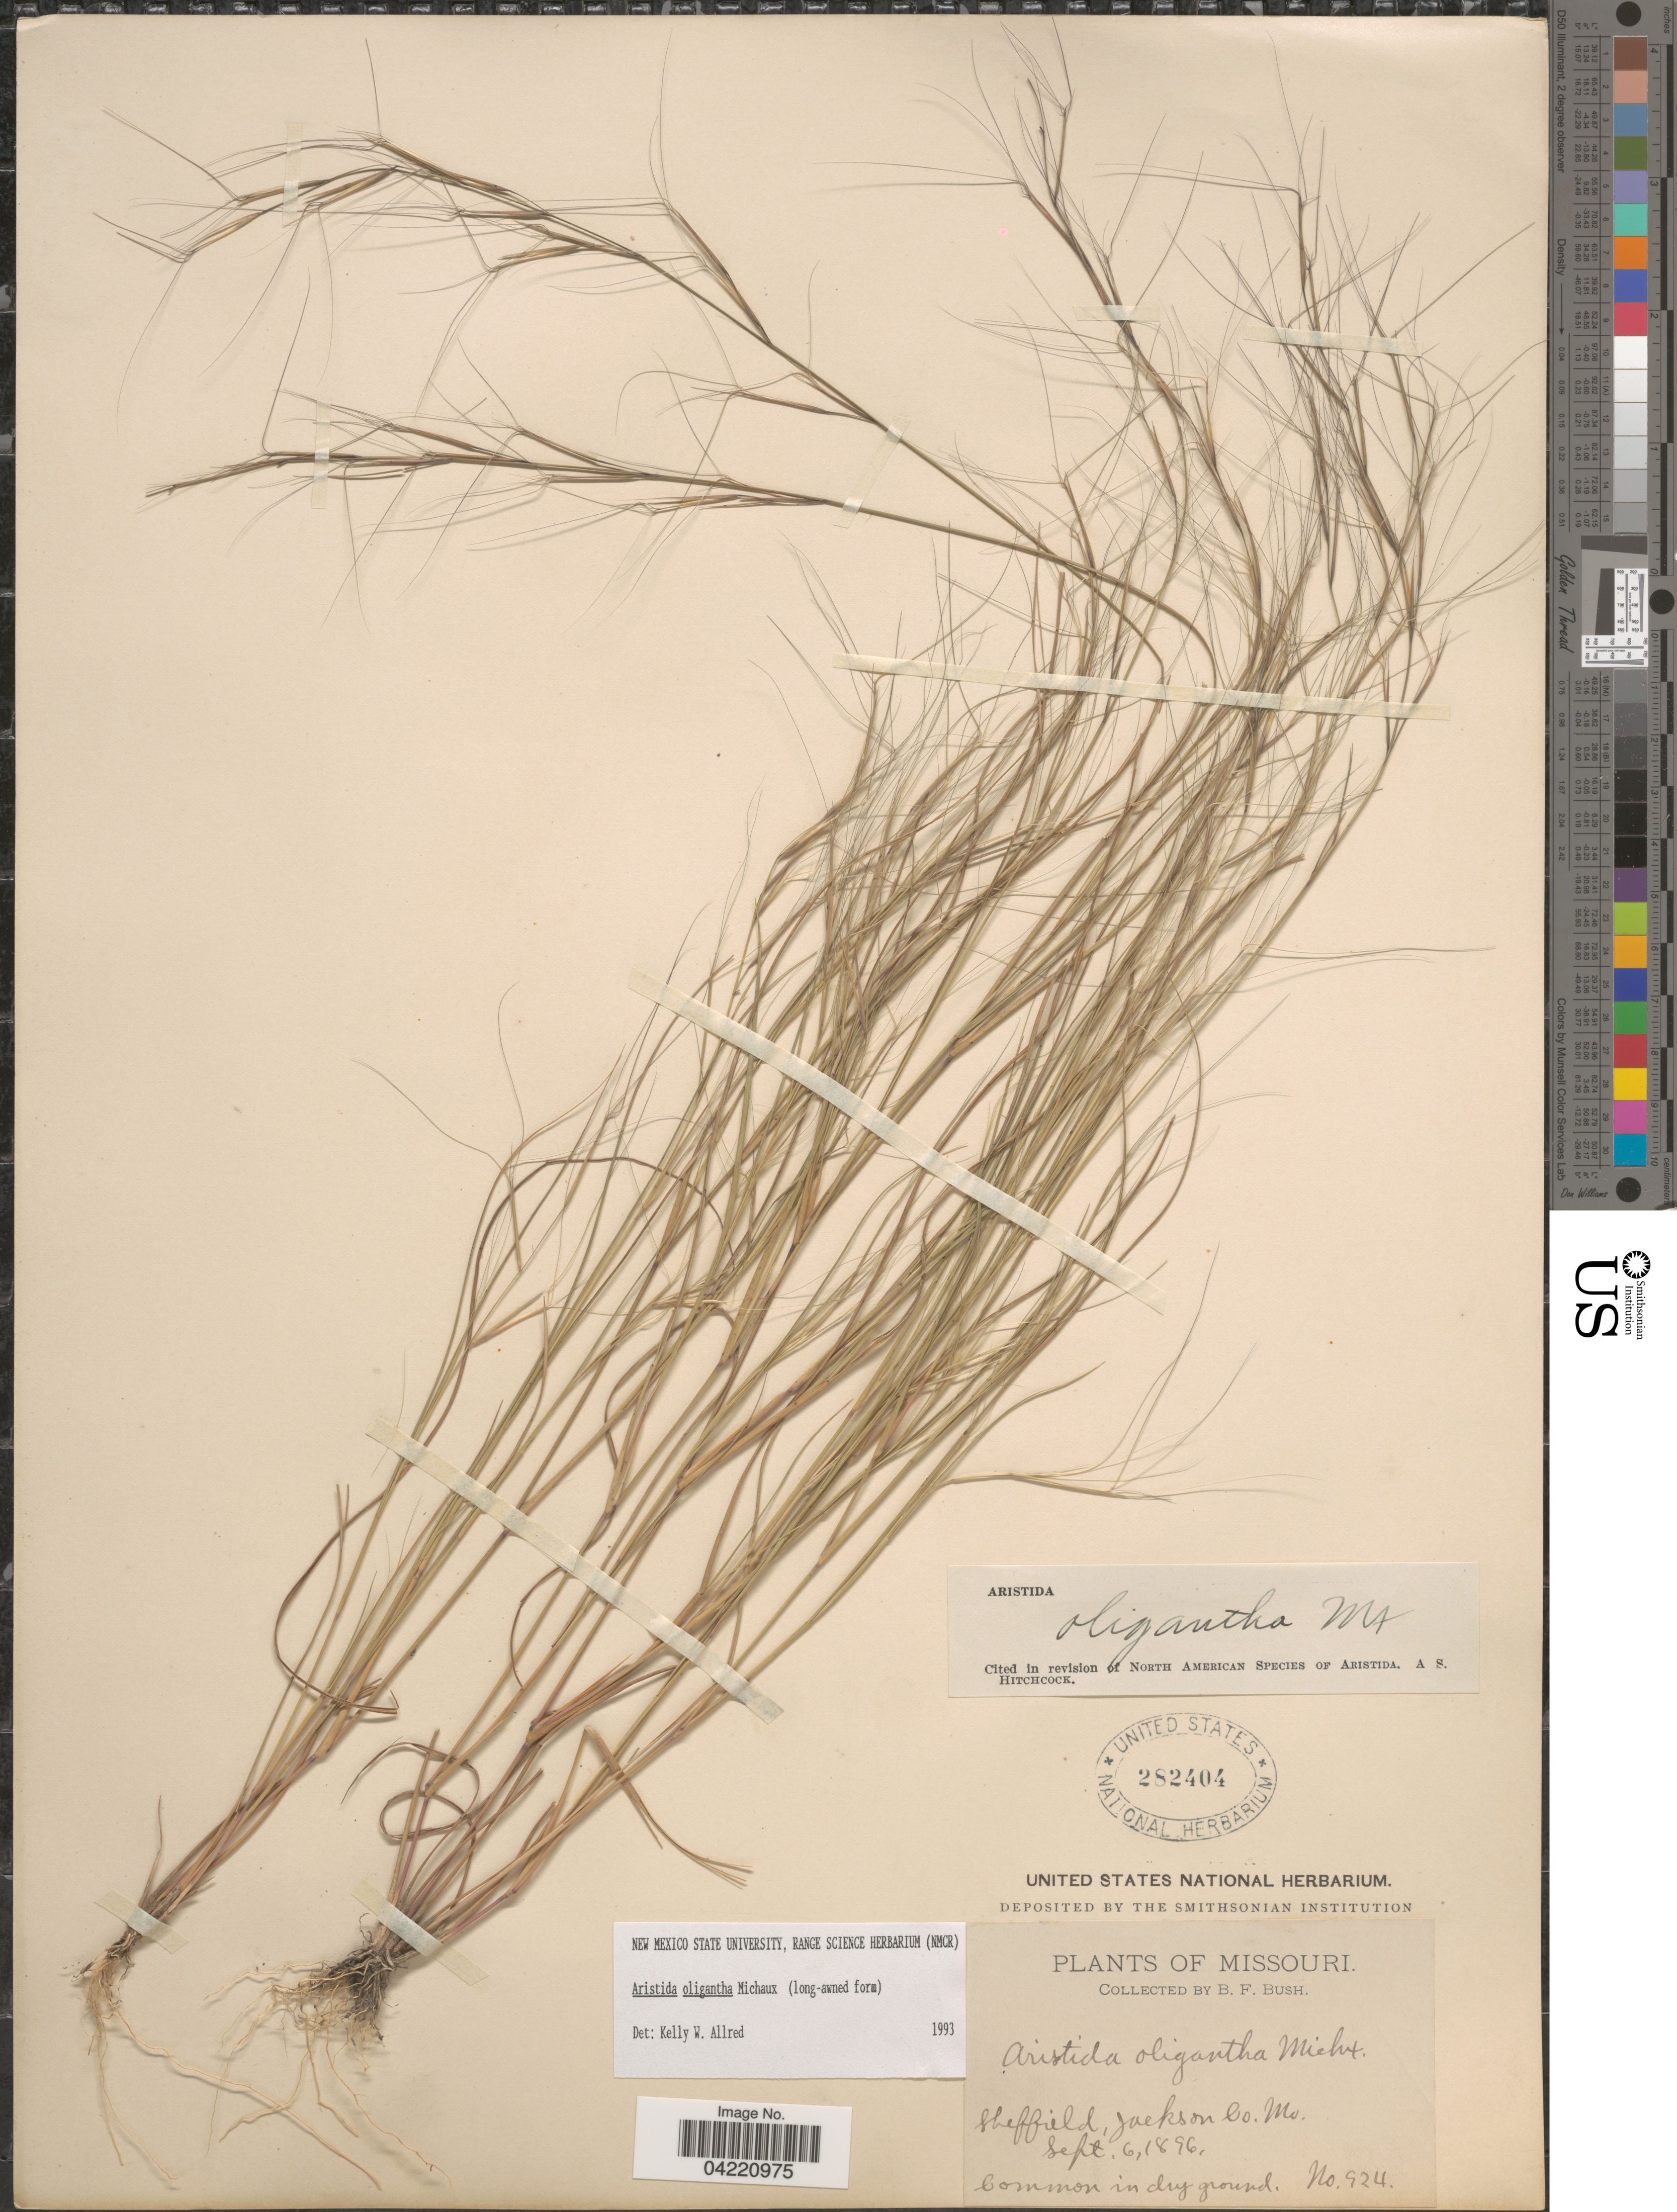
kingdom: Plantae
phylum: Tracheophyta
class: Liliopsida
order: Poales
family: Poaceae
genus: Aristida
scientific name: Aristida oligantha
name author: Michx.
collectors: B. F. Bush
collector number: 924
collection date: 1896-09-06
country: United States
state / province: Missouri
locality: Sheffield, Jackson Co.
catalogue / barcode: US 282404